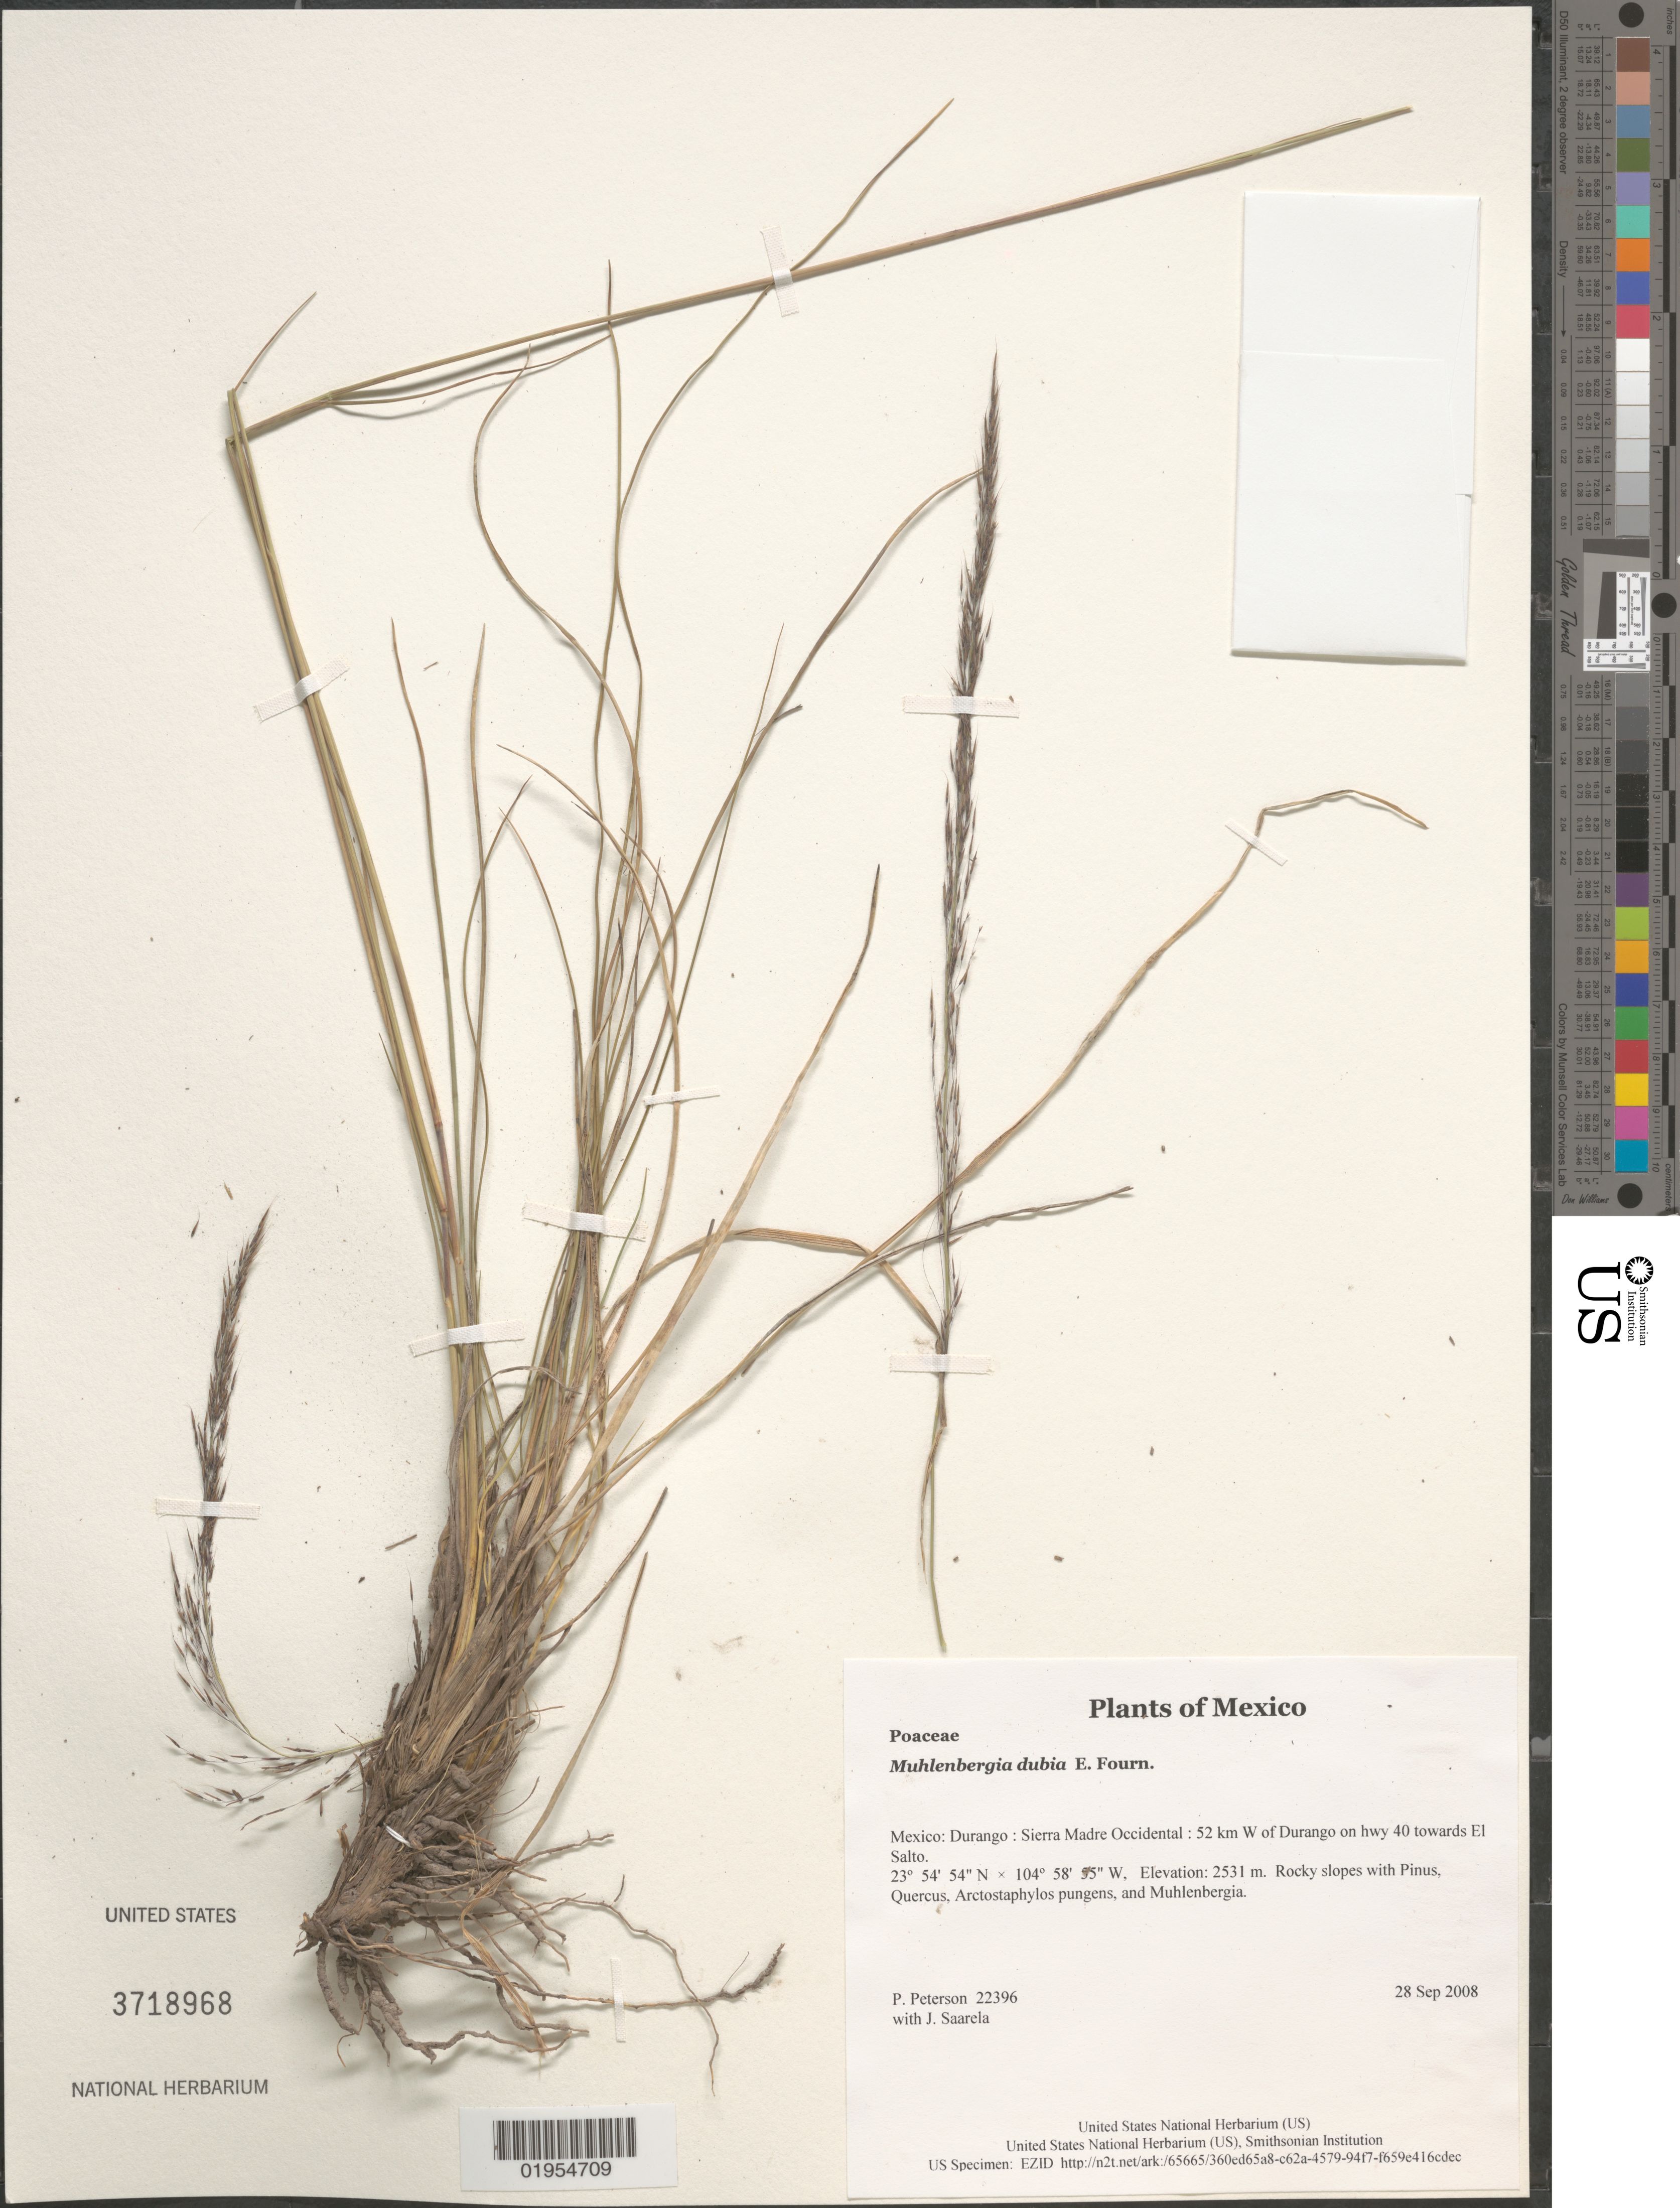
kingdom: Plantae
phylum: Tracheophyta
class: Liliopsida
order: Poales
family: Poaceae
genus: Muhlenbergia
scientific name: Muhlenbergia dubia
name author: E. Fourn.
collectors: P. M. Peterson & J. Saarela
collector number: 22396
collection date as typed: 28 Sep 2008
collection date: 2008-09-28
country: Mexico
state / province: Durango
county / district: Sierra Madre Occidental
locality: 52 km W of Durango on hwy 40 towards El Salto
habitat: Rocky slopes with Pinus, Quercus, Arctostaphylos pungens, and Muhlenbergia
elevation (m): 2531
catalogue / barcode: US 3718968